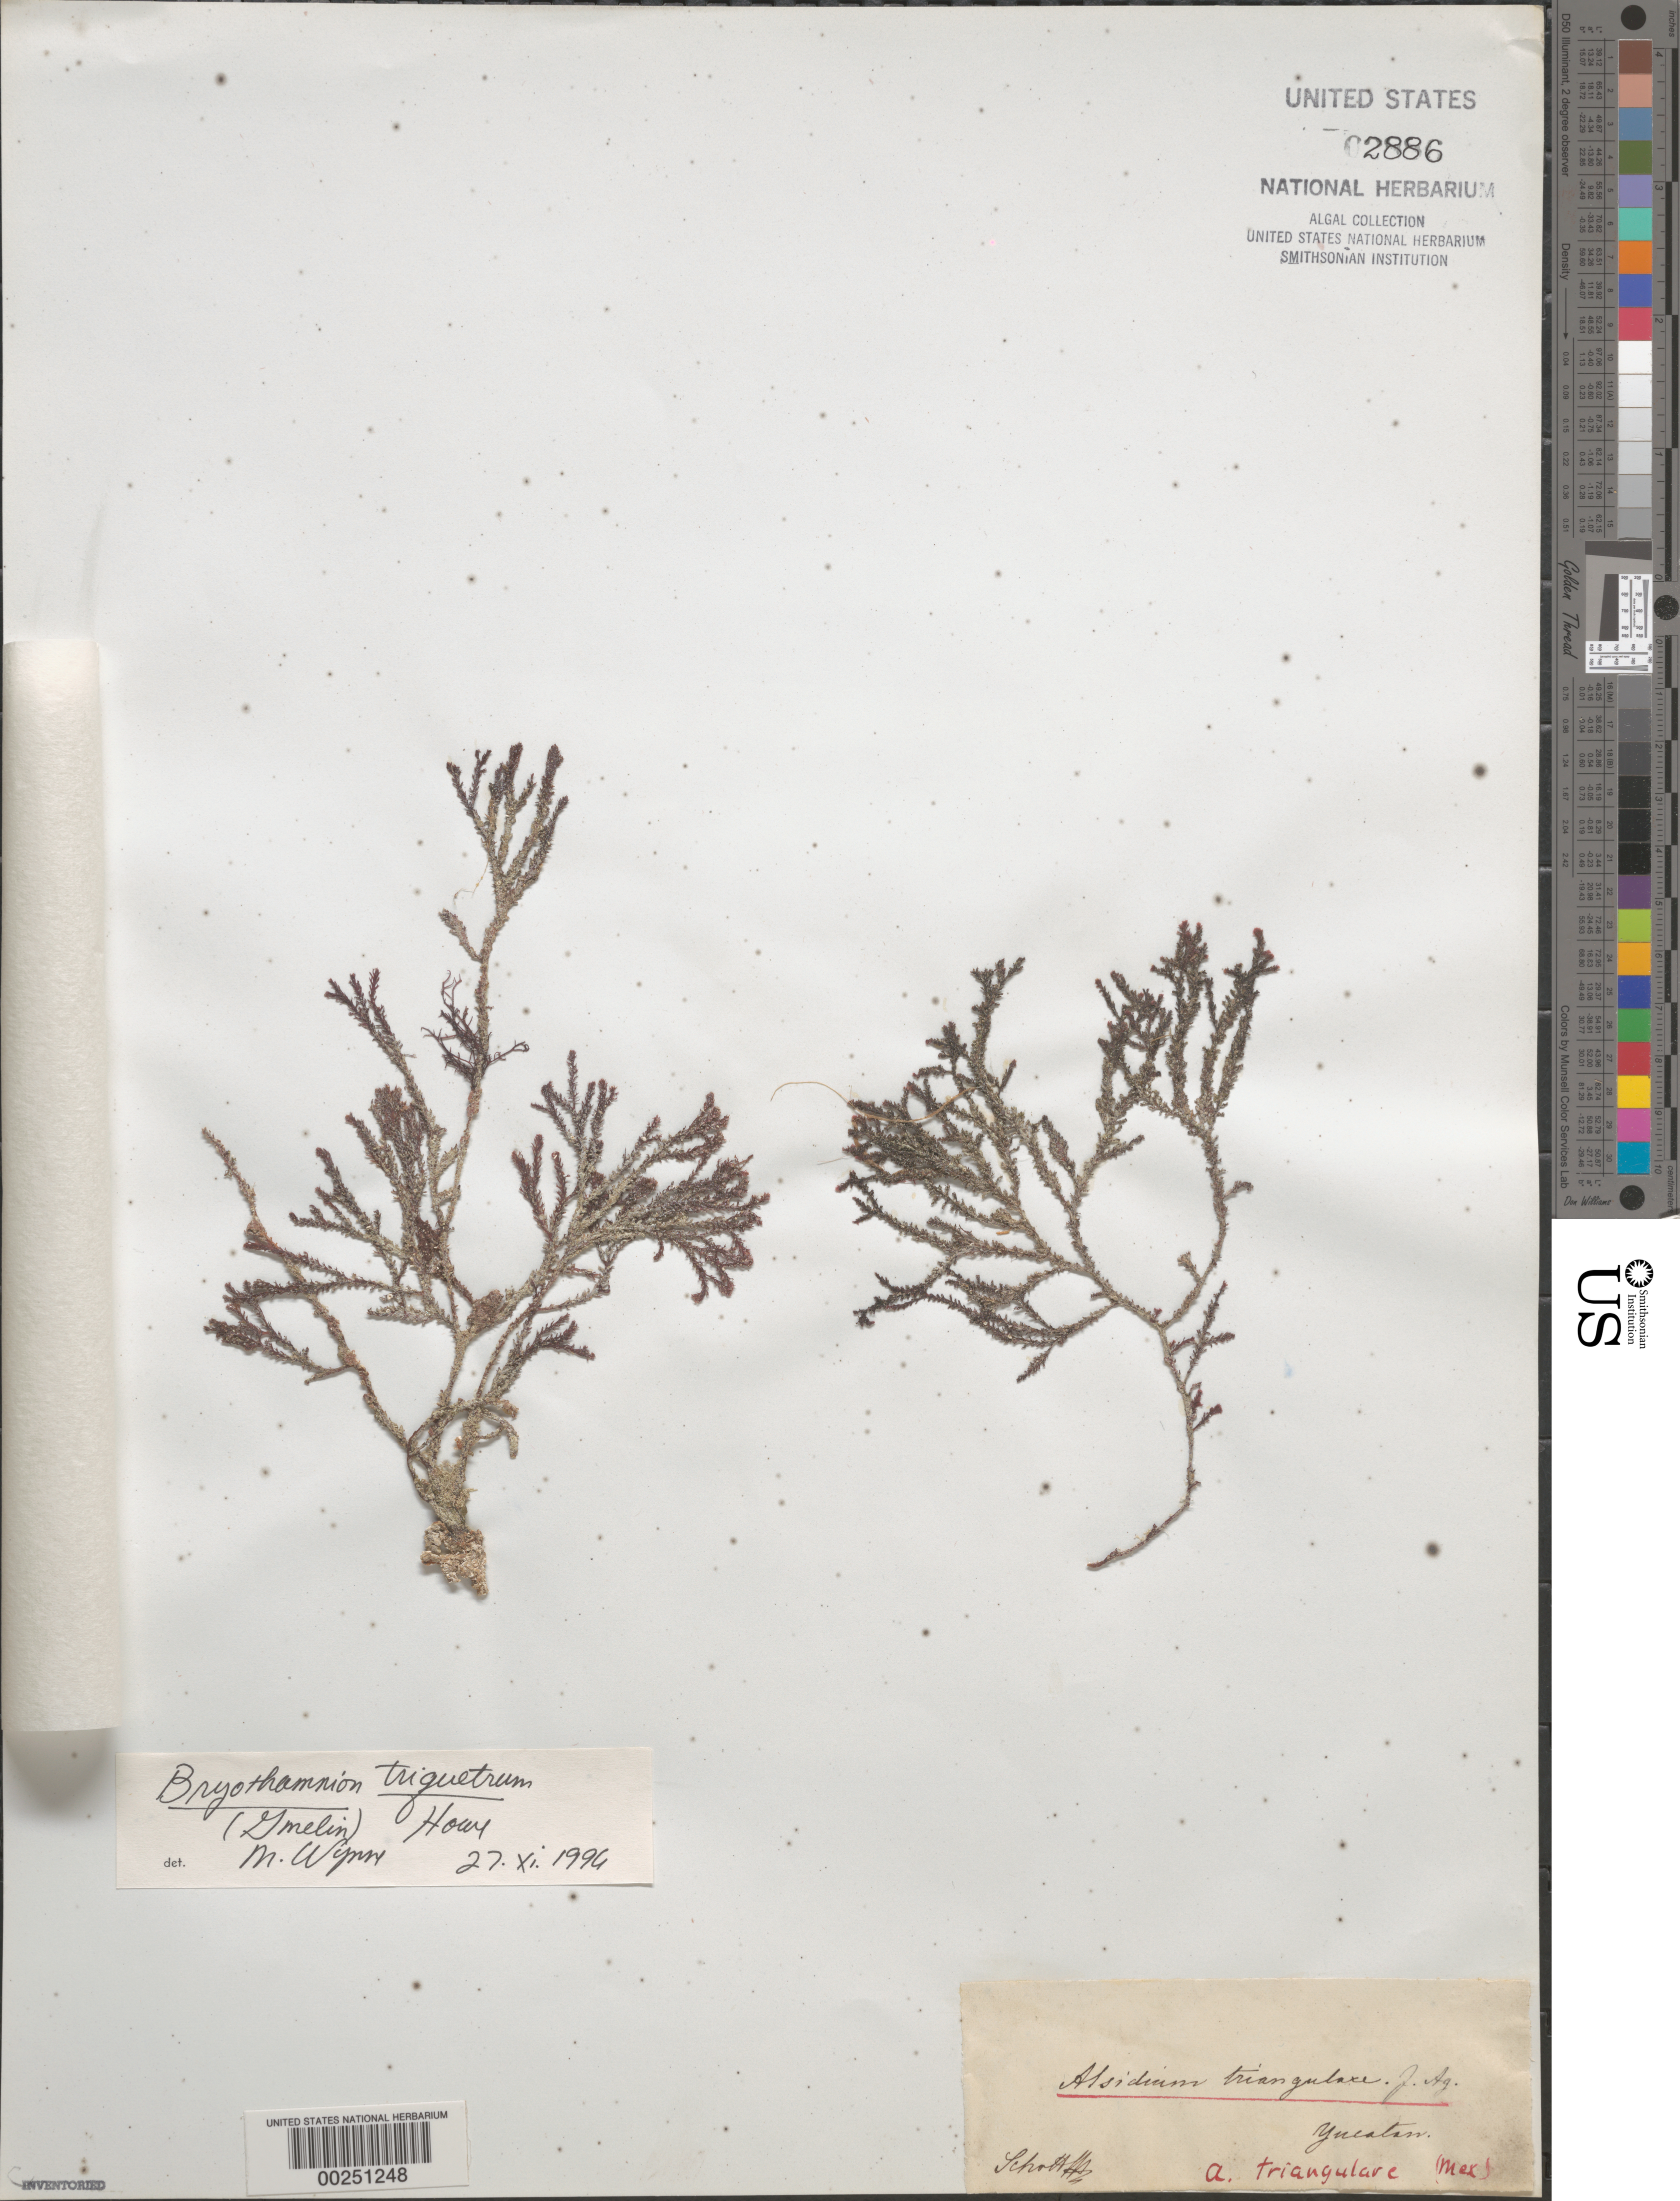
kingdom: Plantae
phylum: Rhodophyta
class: Florideophyceae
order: Ceramiales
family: Rhodomelaceae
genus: Alsidium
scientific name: Alsidium triquetrum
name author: (S.G. Gmel.) Trevis.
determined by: Algae name updating Project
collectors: A. C. V. Schott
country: Mexico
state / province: Yucatan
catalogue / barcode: US 2886